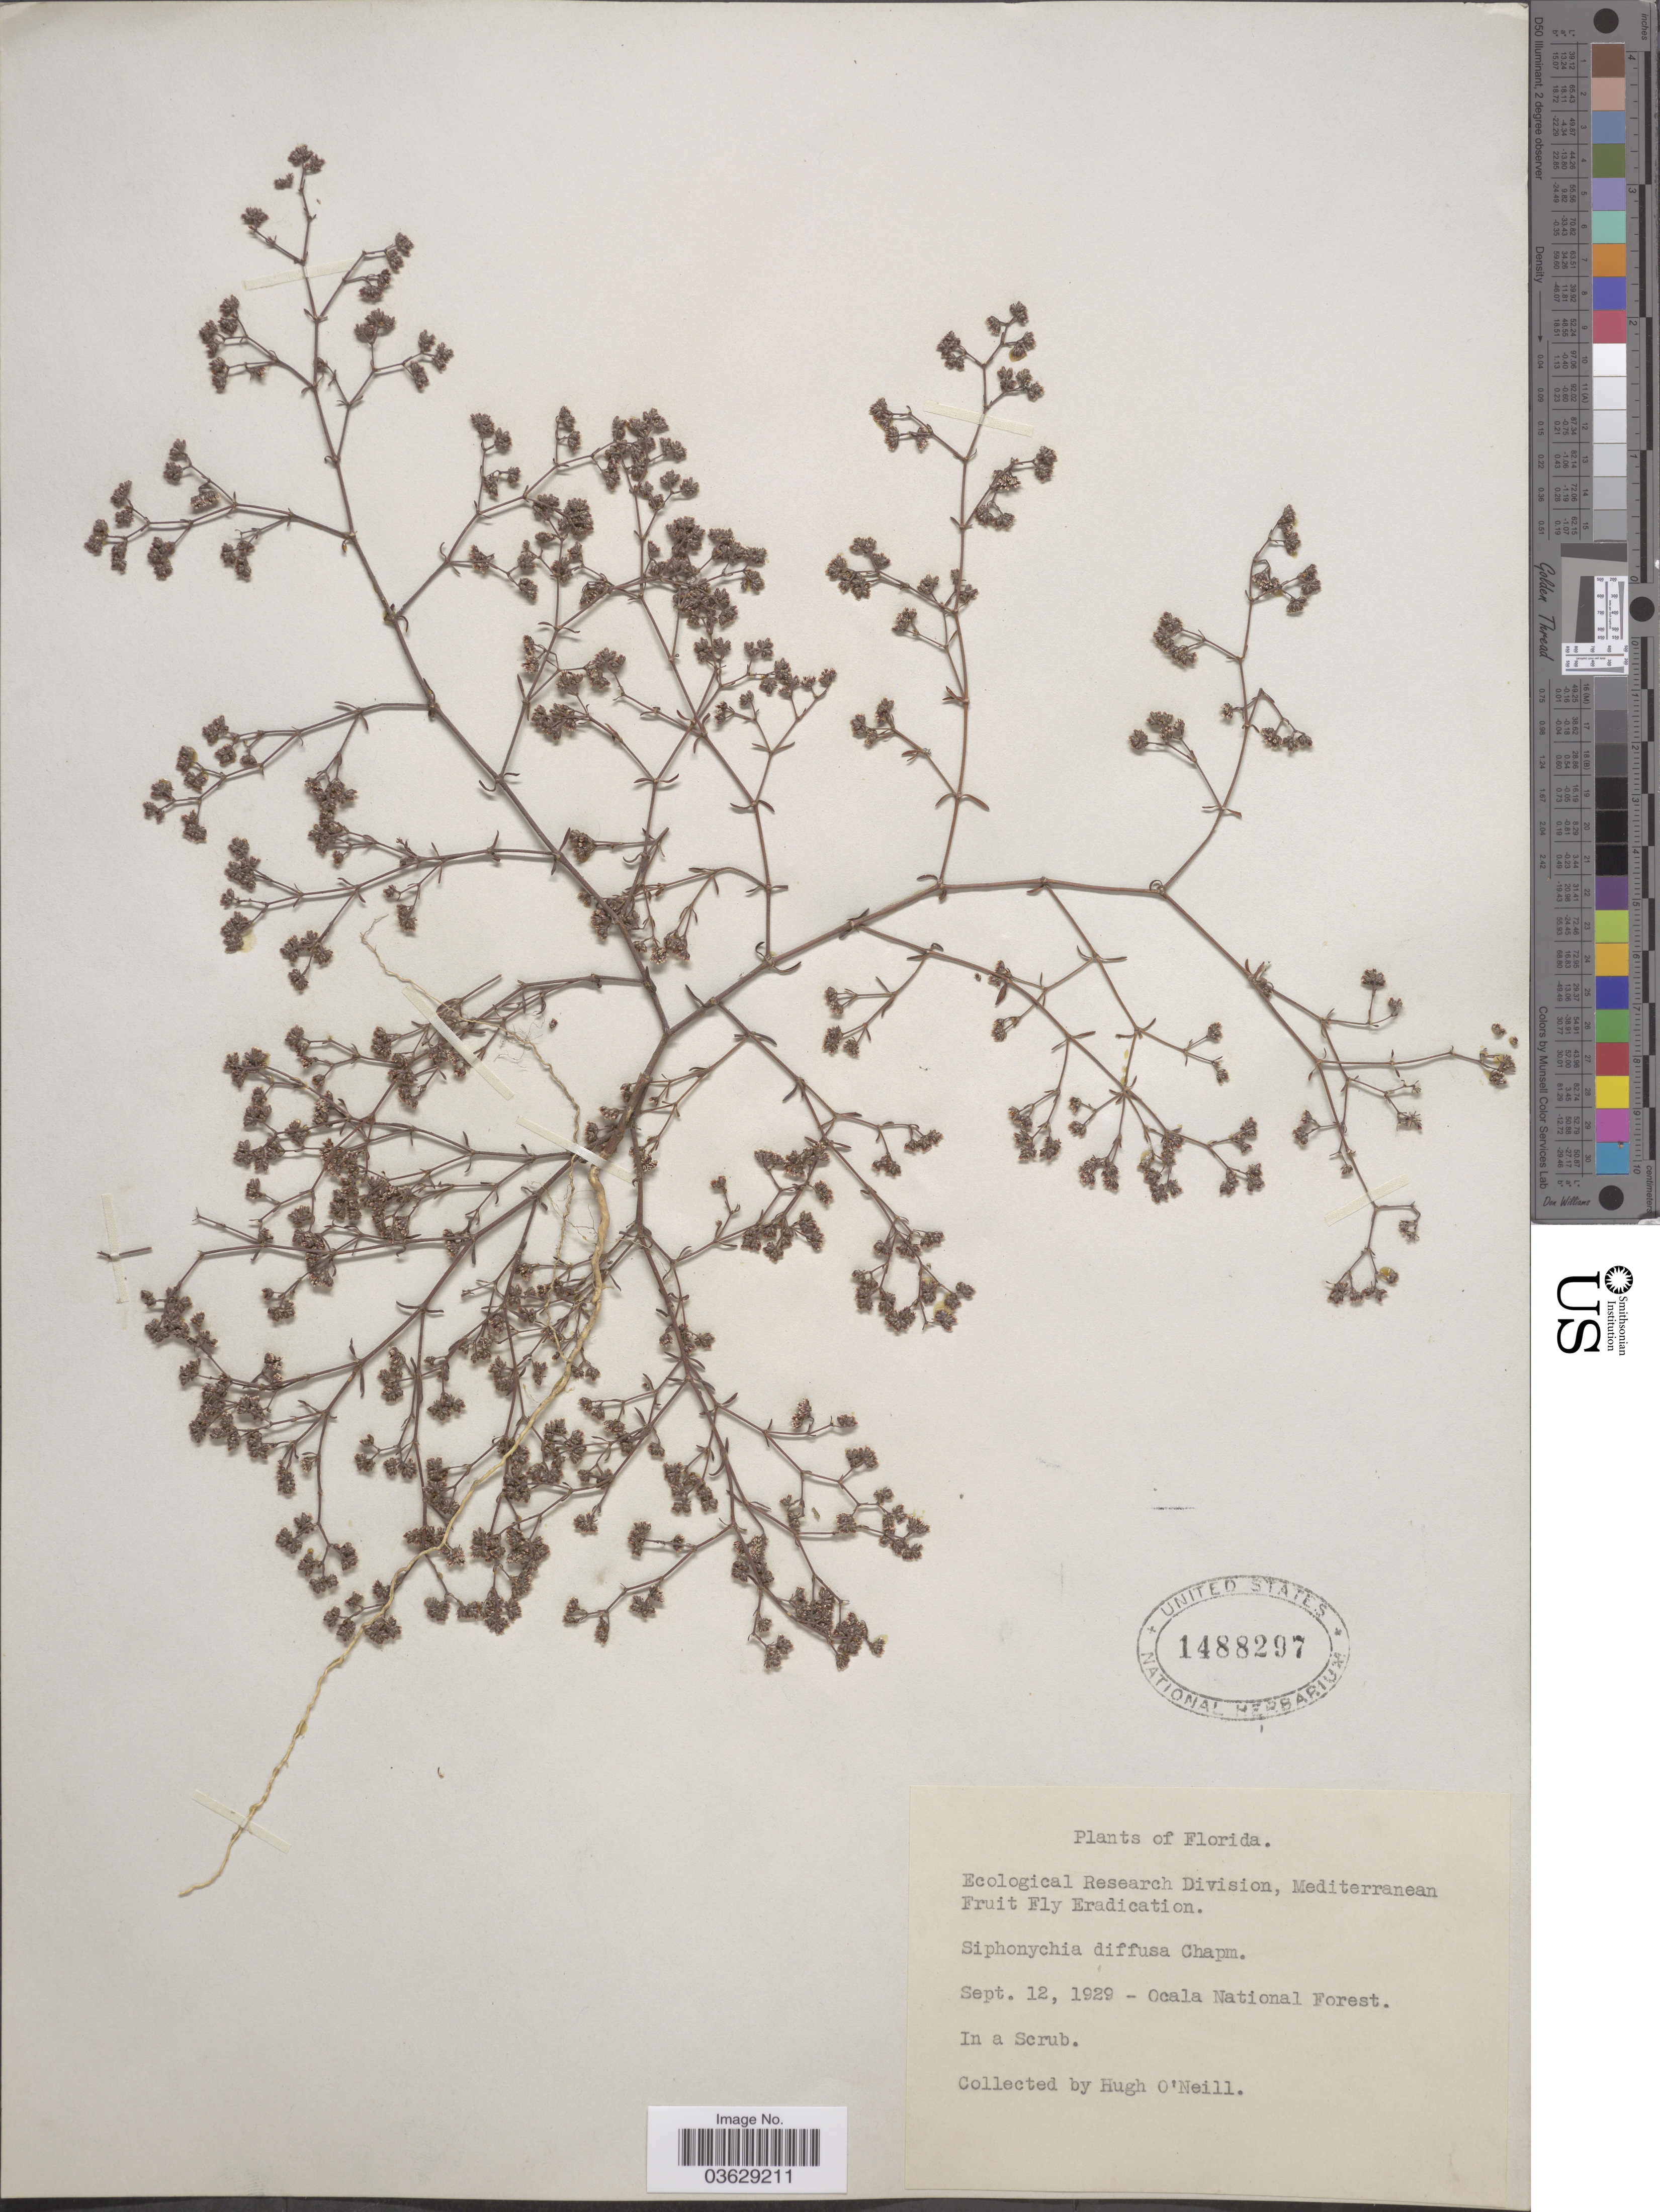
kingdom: Plantae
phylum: Tracheophyta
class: Magnoliopsida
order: Caryophyllales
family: Caryophyllaceae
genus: Paronychia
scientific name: Paronychia patula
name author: Shinners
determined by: Strong, Mark T., (BOT), Smithsonian Institution - National Museum of Natural History (UNITED STATES)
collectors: H. O'Neill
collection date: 1929-09-12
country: United States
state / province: Florida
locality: Ocala National Forest.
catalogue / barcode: US 1488297